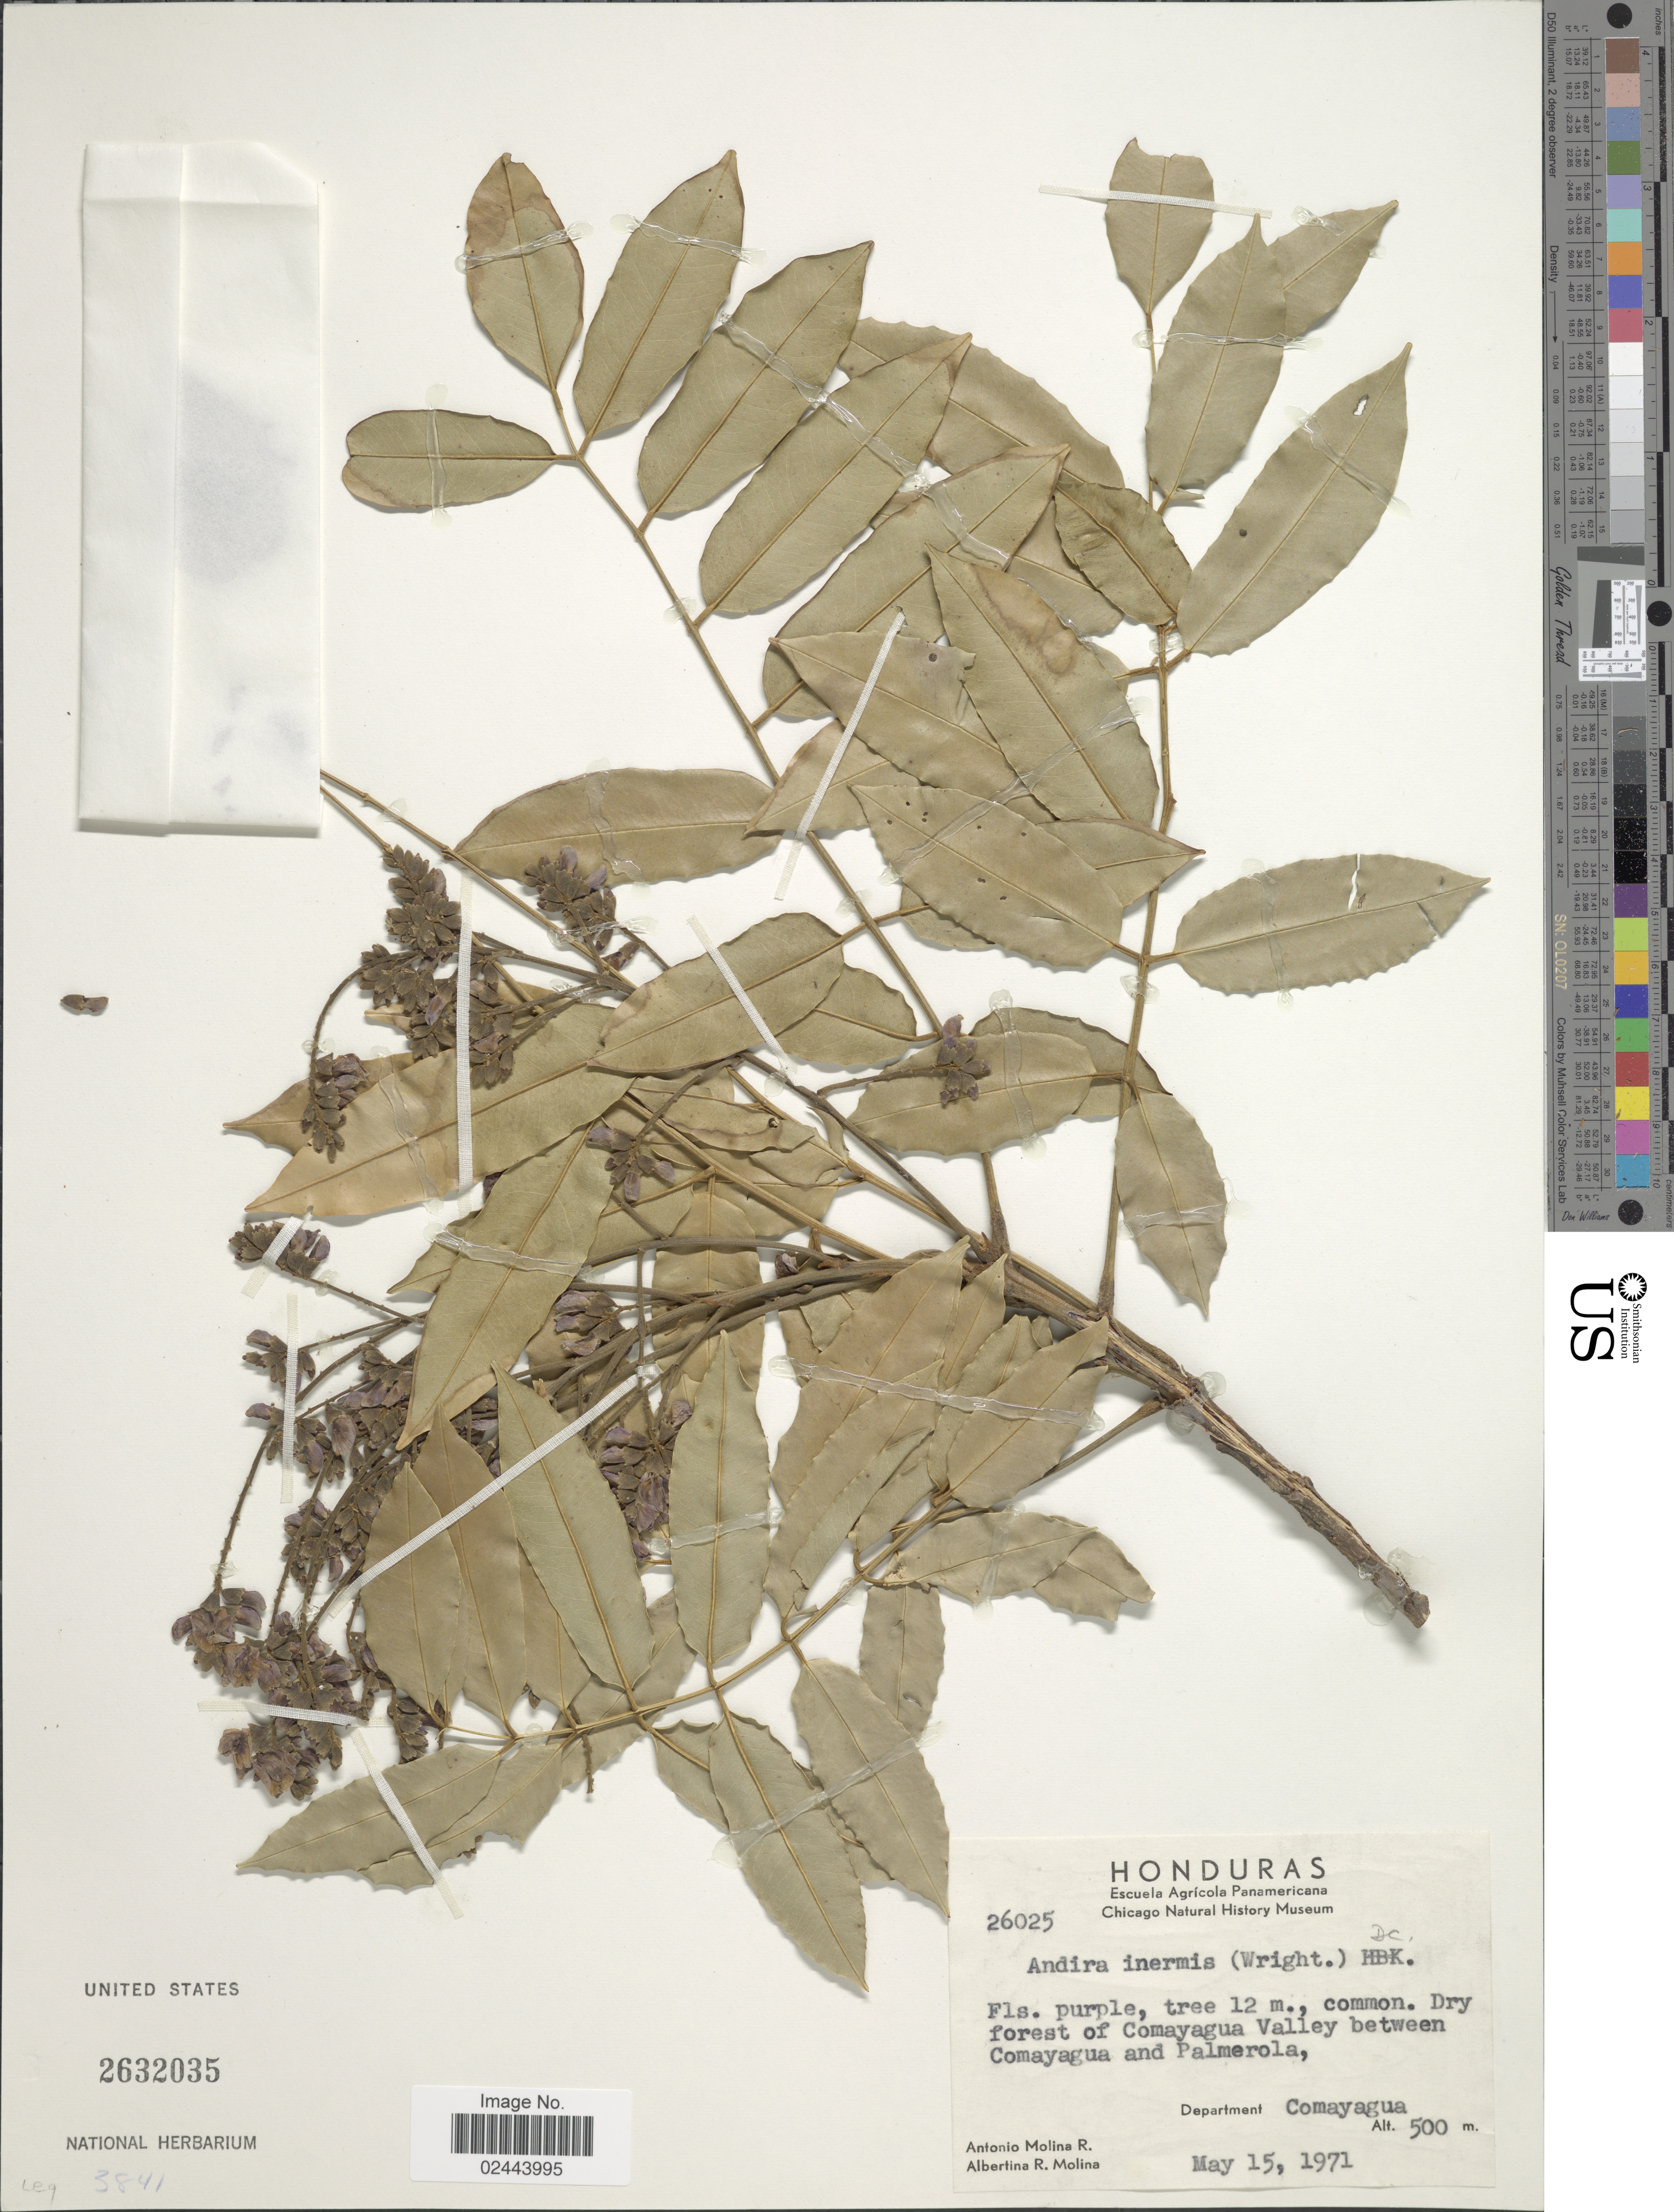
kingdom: Plantae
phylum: Tracheophyta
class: Magnoliopsida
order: Fabales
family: Fabaceae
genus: Andira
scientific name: Andira inermis subsp. inermis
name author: (W. Wright) Kunth ex DC.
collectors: A. Molina R. & A. R. Molina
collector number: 26025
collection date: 1971-05-15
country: Honduras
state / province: Comayagua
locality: Comayagua Valley between Comayagua and Palmerola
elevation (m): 500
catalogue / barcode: US 2632035